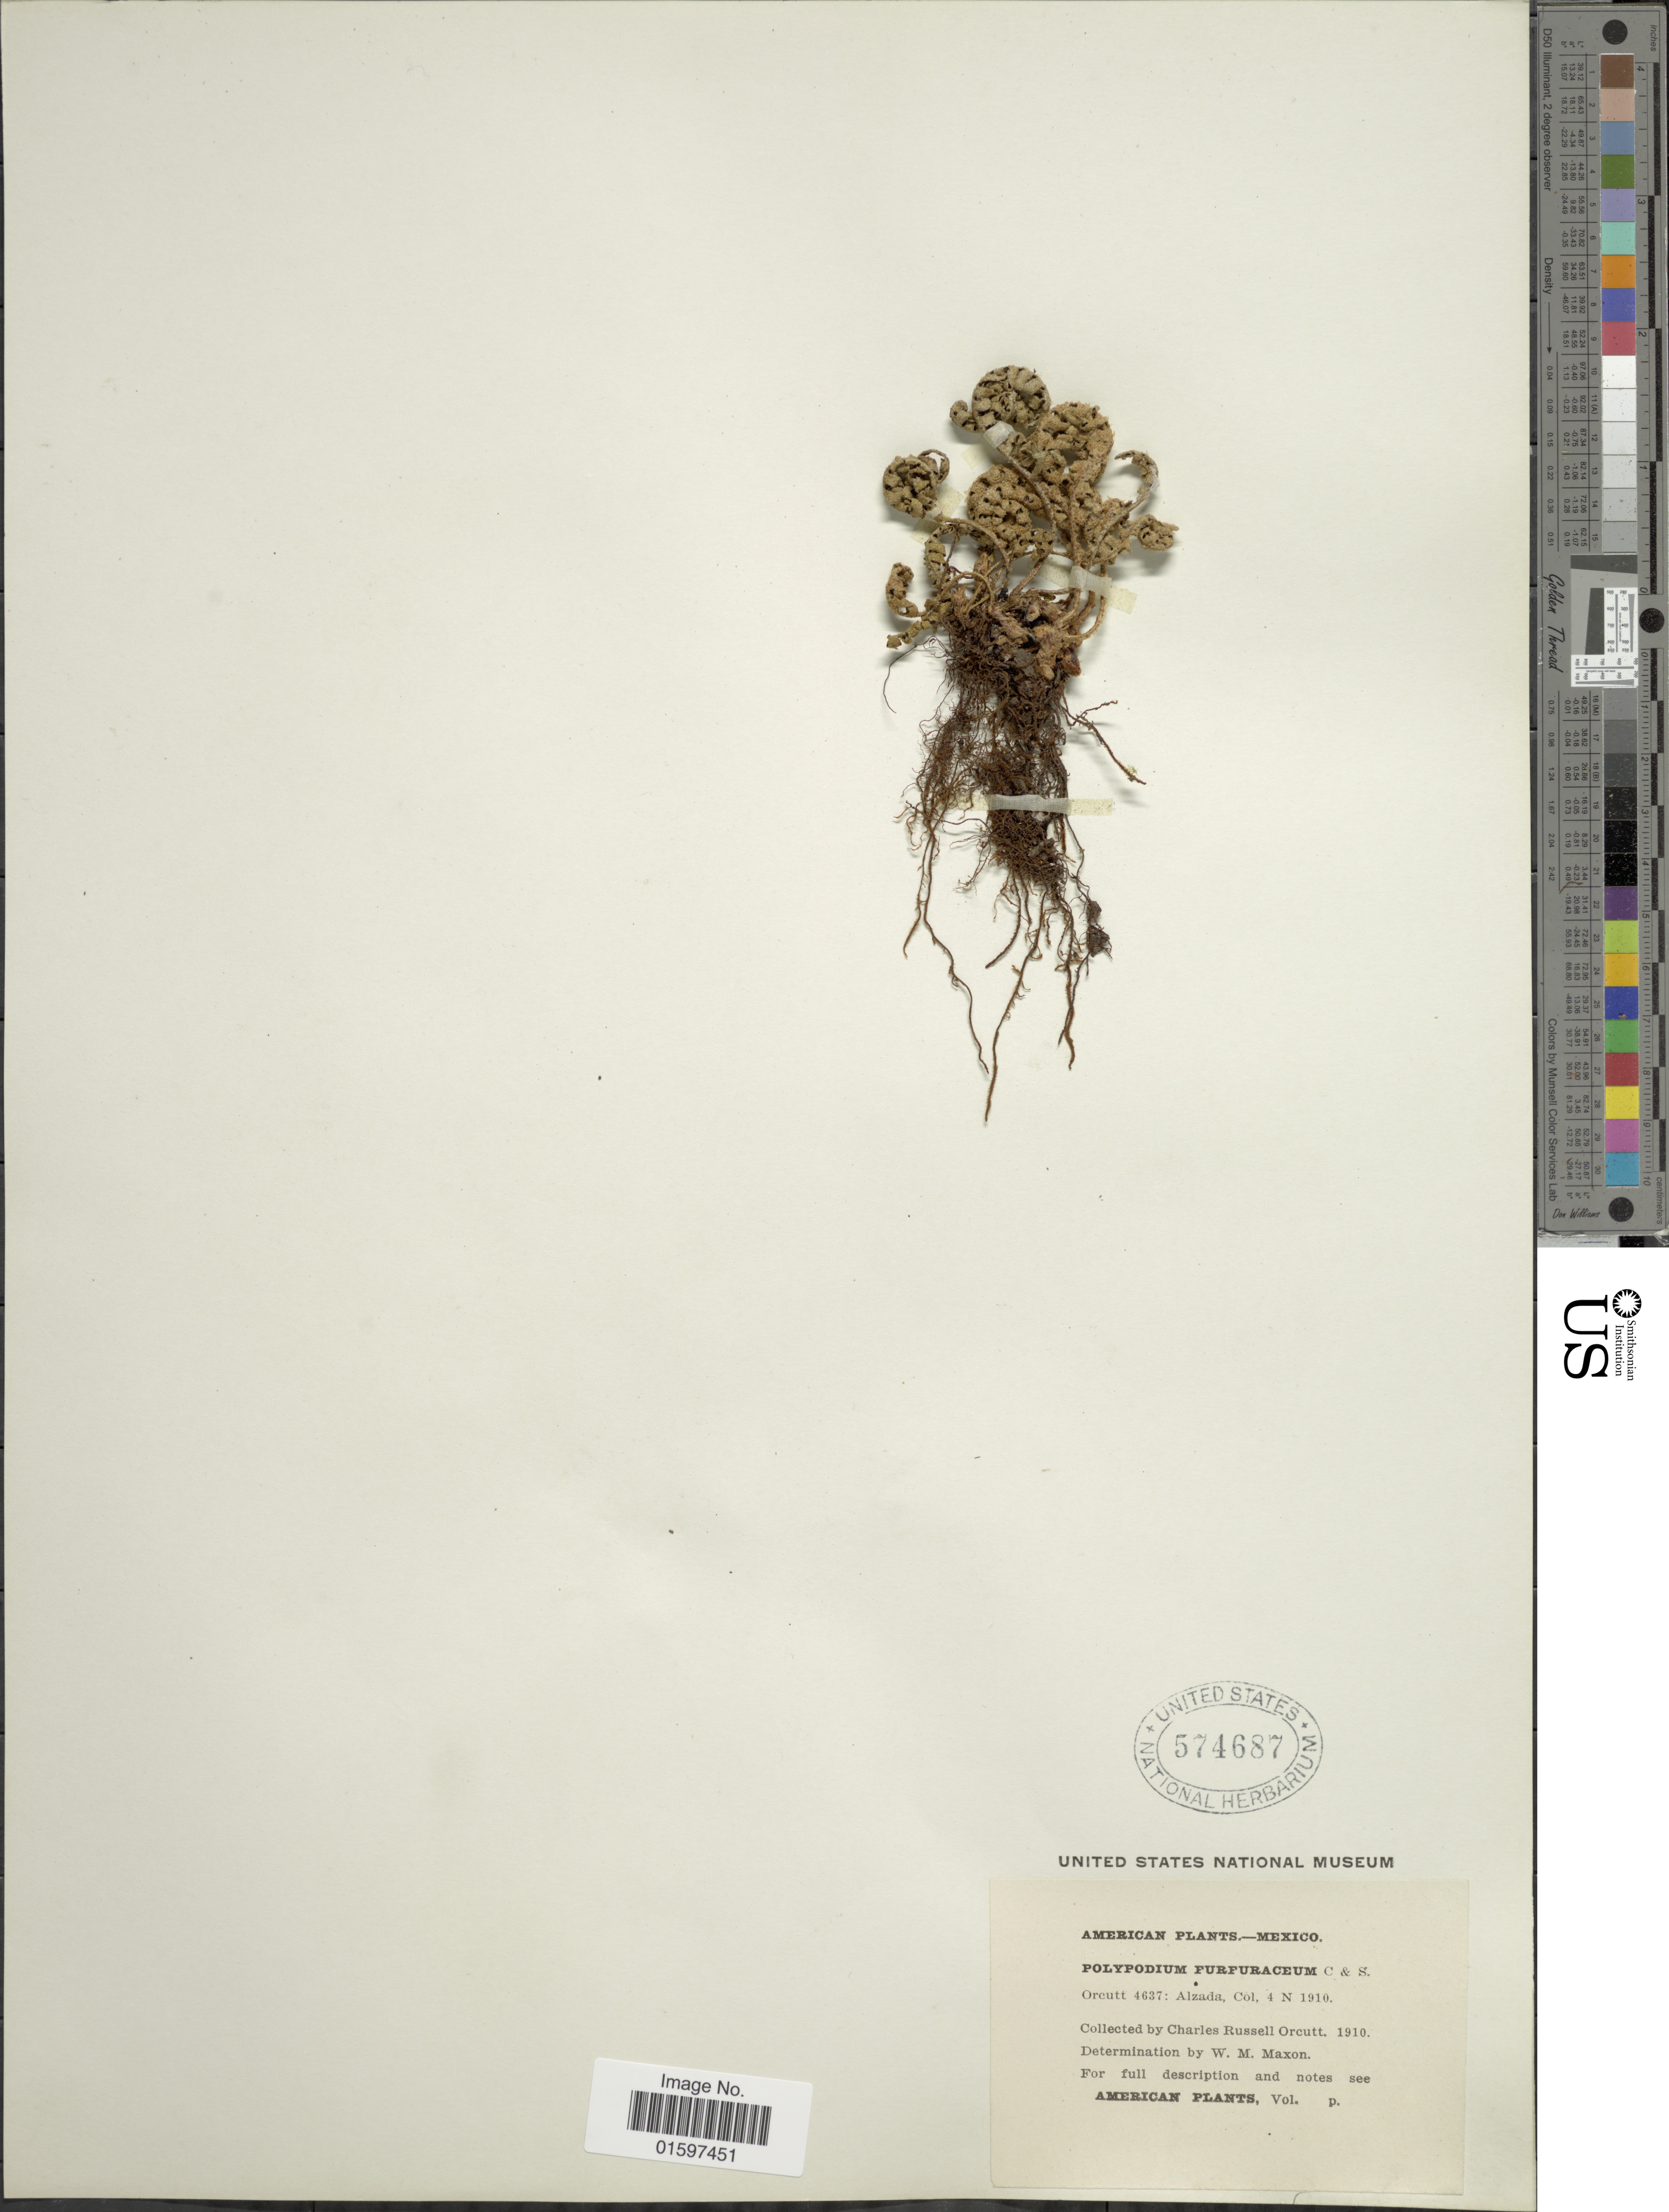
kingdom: Plantae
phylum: Tracheophyta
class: Polypodiopsida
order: Polypodiales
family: Polypodiaceae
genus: Pleopeltis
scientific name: Pleopeltis furfuracea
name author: (Schltdl. & Cham.) A.R. Sm. & Tejero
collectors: C. R. Orcutt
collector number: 4637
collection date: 1910-11-04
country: Mexico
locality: Alzada [unsure placement]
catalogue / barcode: US 574687